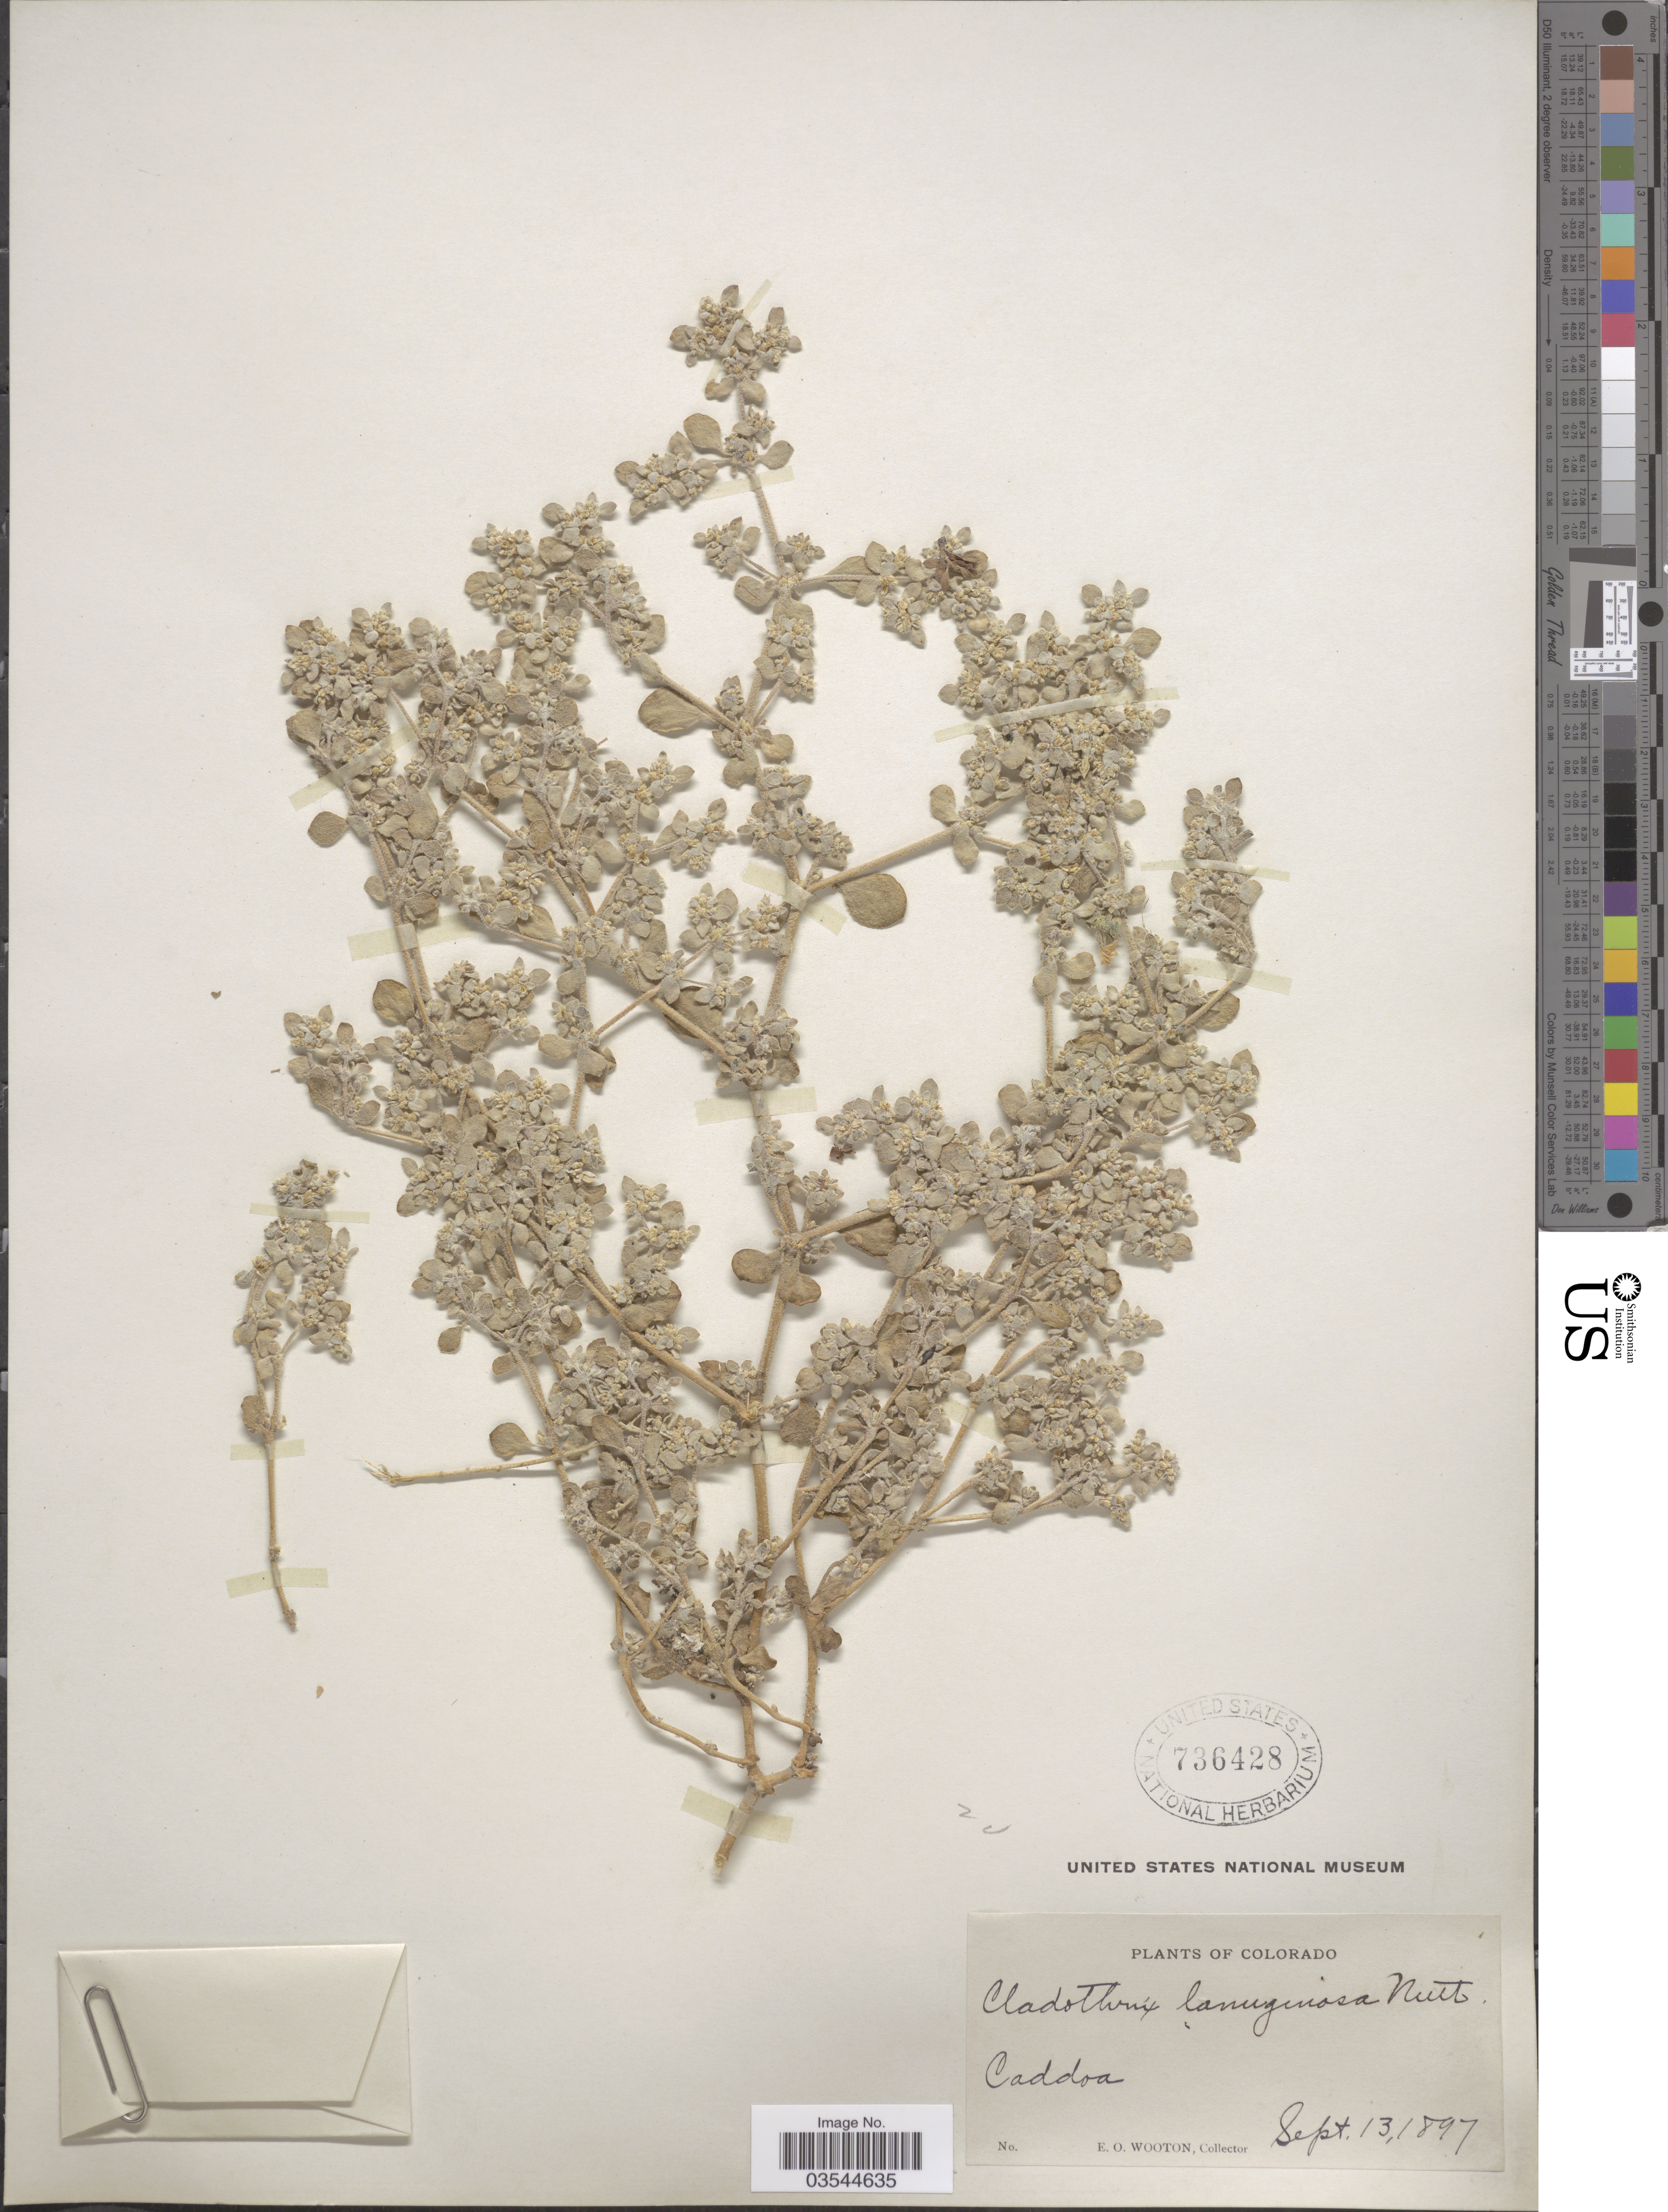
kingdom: Plantae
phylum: Tracheophyta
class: Magnoliopsida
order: Caryophyllales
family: Amaranthaceae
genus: Tidestromia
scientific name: Tidestromia lanuginosa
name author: (Nutt.) Standl.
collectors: E. O. Wooton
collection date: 1897-09-13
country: United States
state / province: Colorado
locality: Caddoa.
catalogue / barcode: US 736428